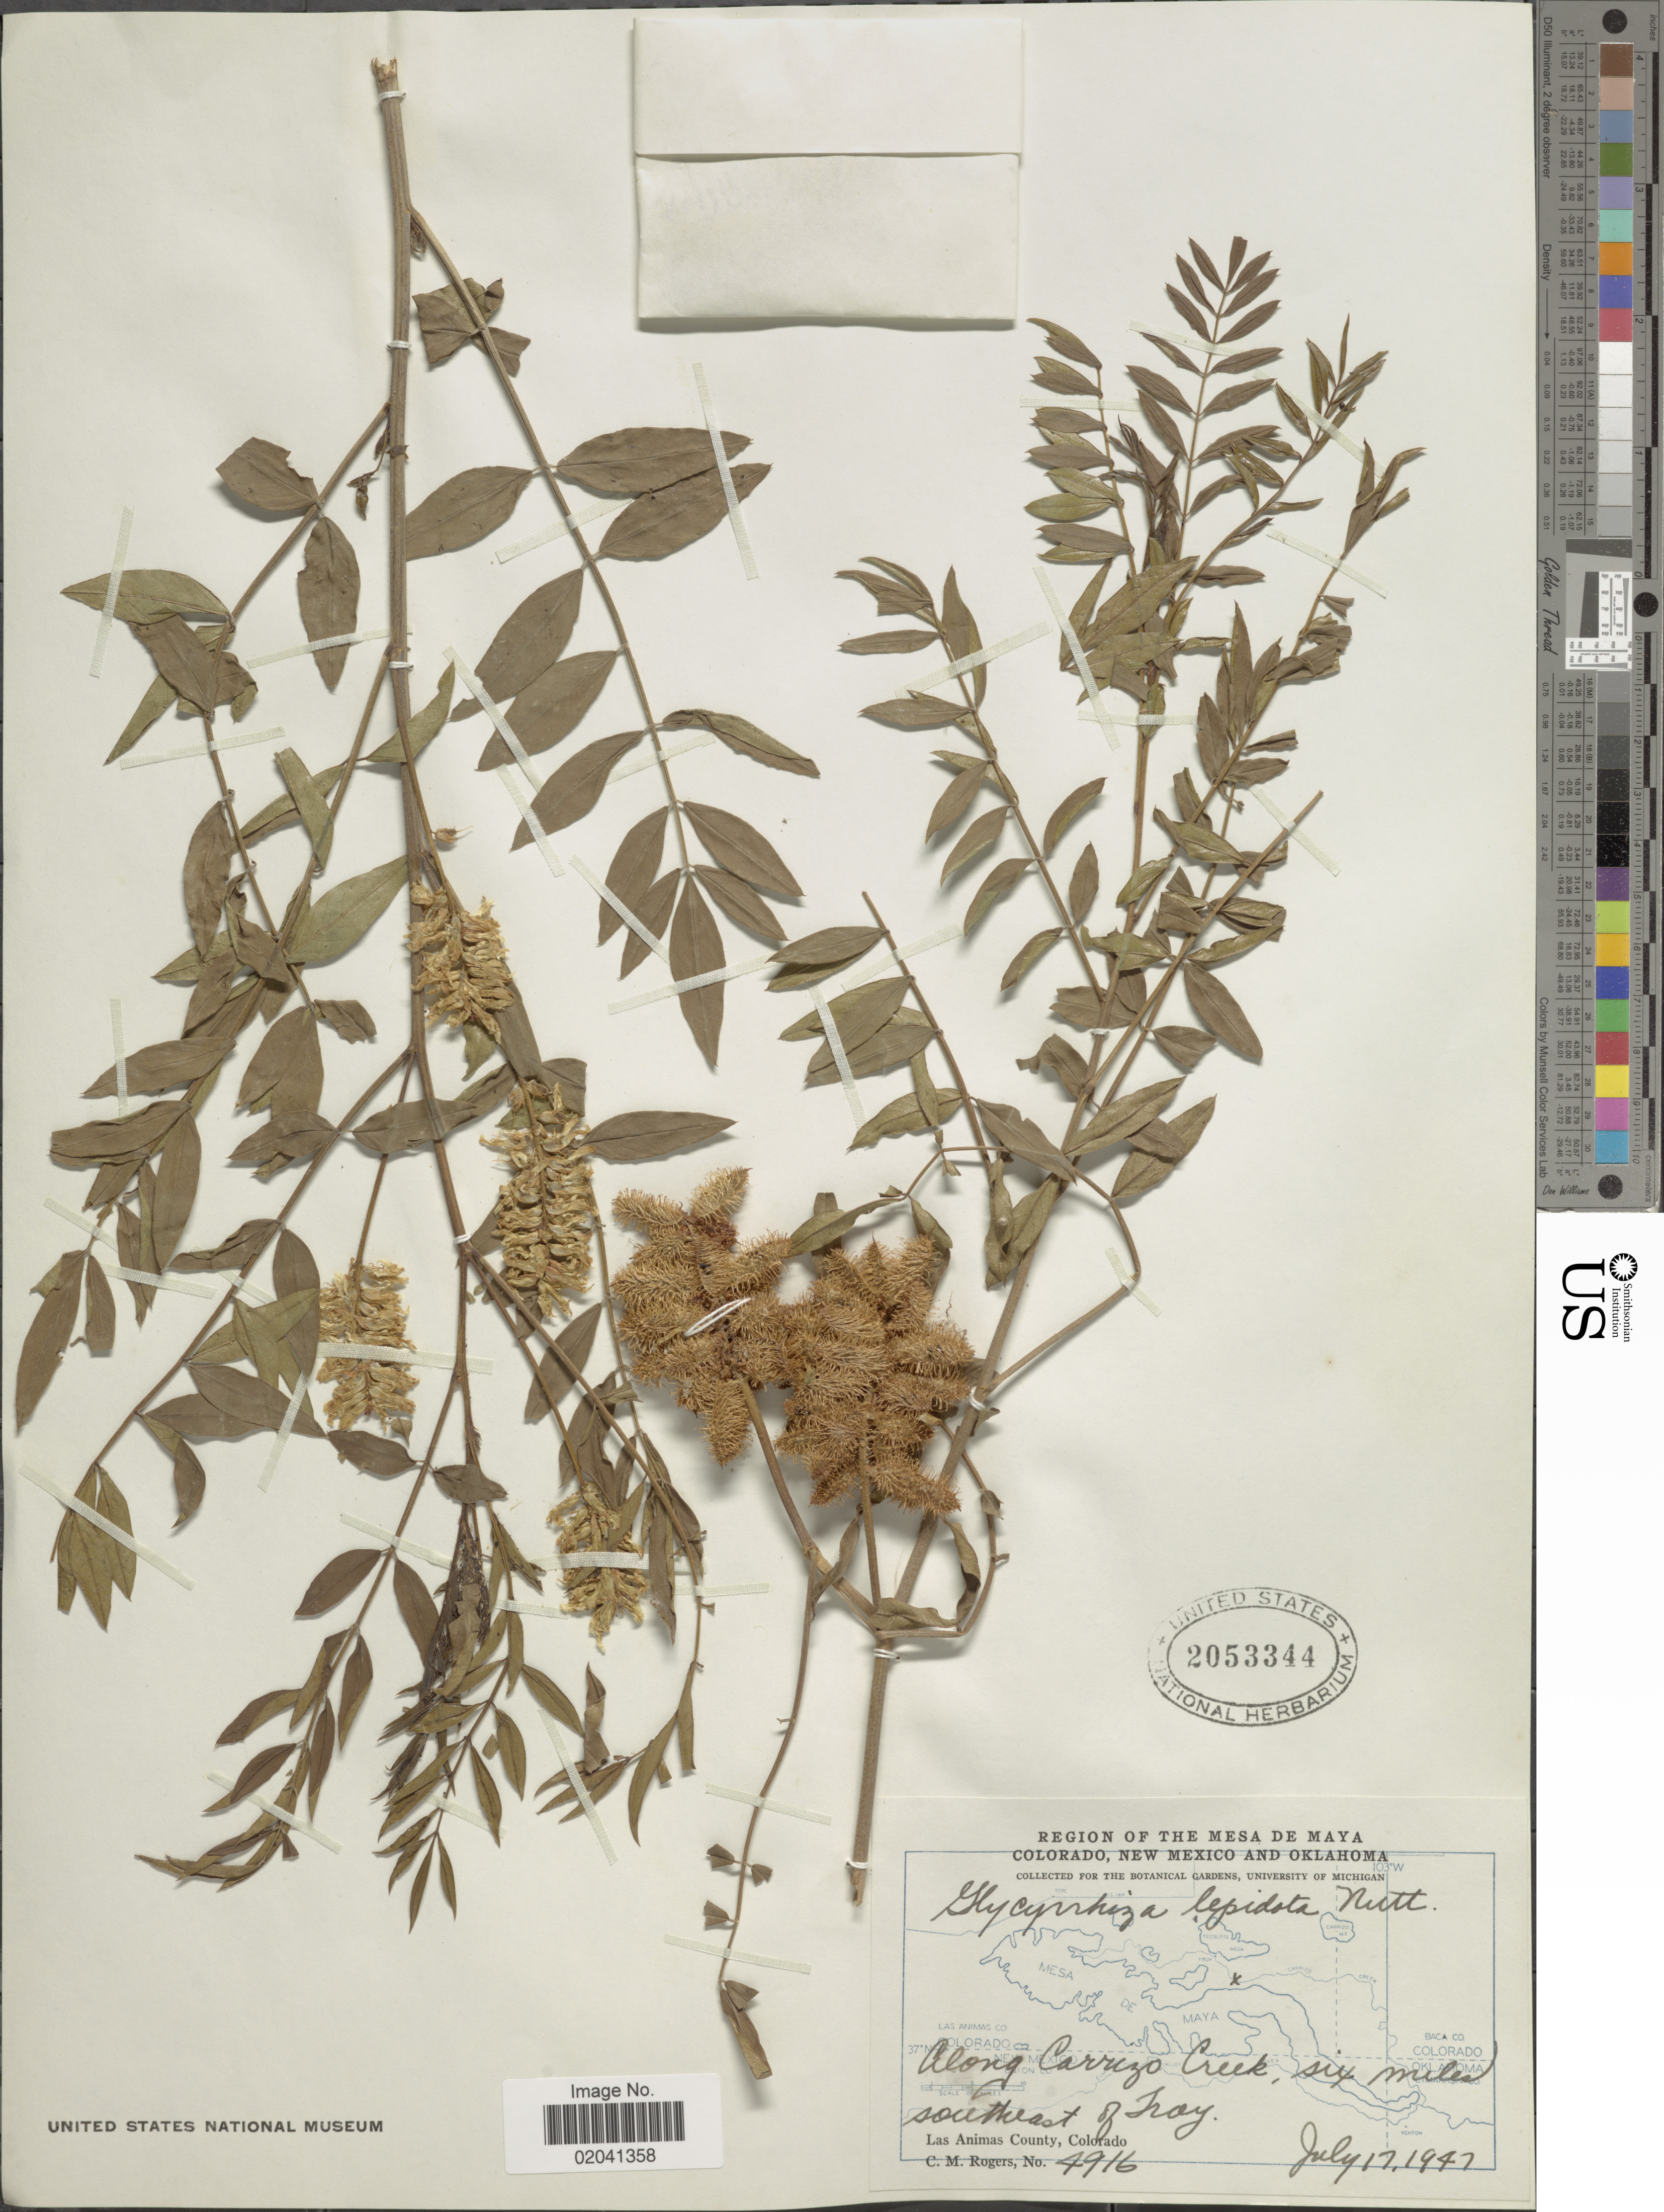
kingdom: Plantae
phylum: Tracheophyta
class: Magnoliopsida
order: Fabales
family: Fabaceae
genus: Glycyrrhiza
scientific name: Glycyrrhiza lepidota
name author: Pursh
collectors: C. M. Rogers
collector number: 4916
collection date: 1947-07-17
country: United States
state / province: Colorado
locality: Along Carrizo Creek, six mile southeast of Tray. Region of Mesa de Maya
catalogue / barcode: US 2053344